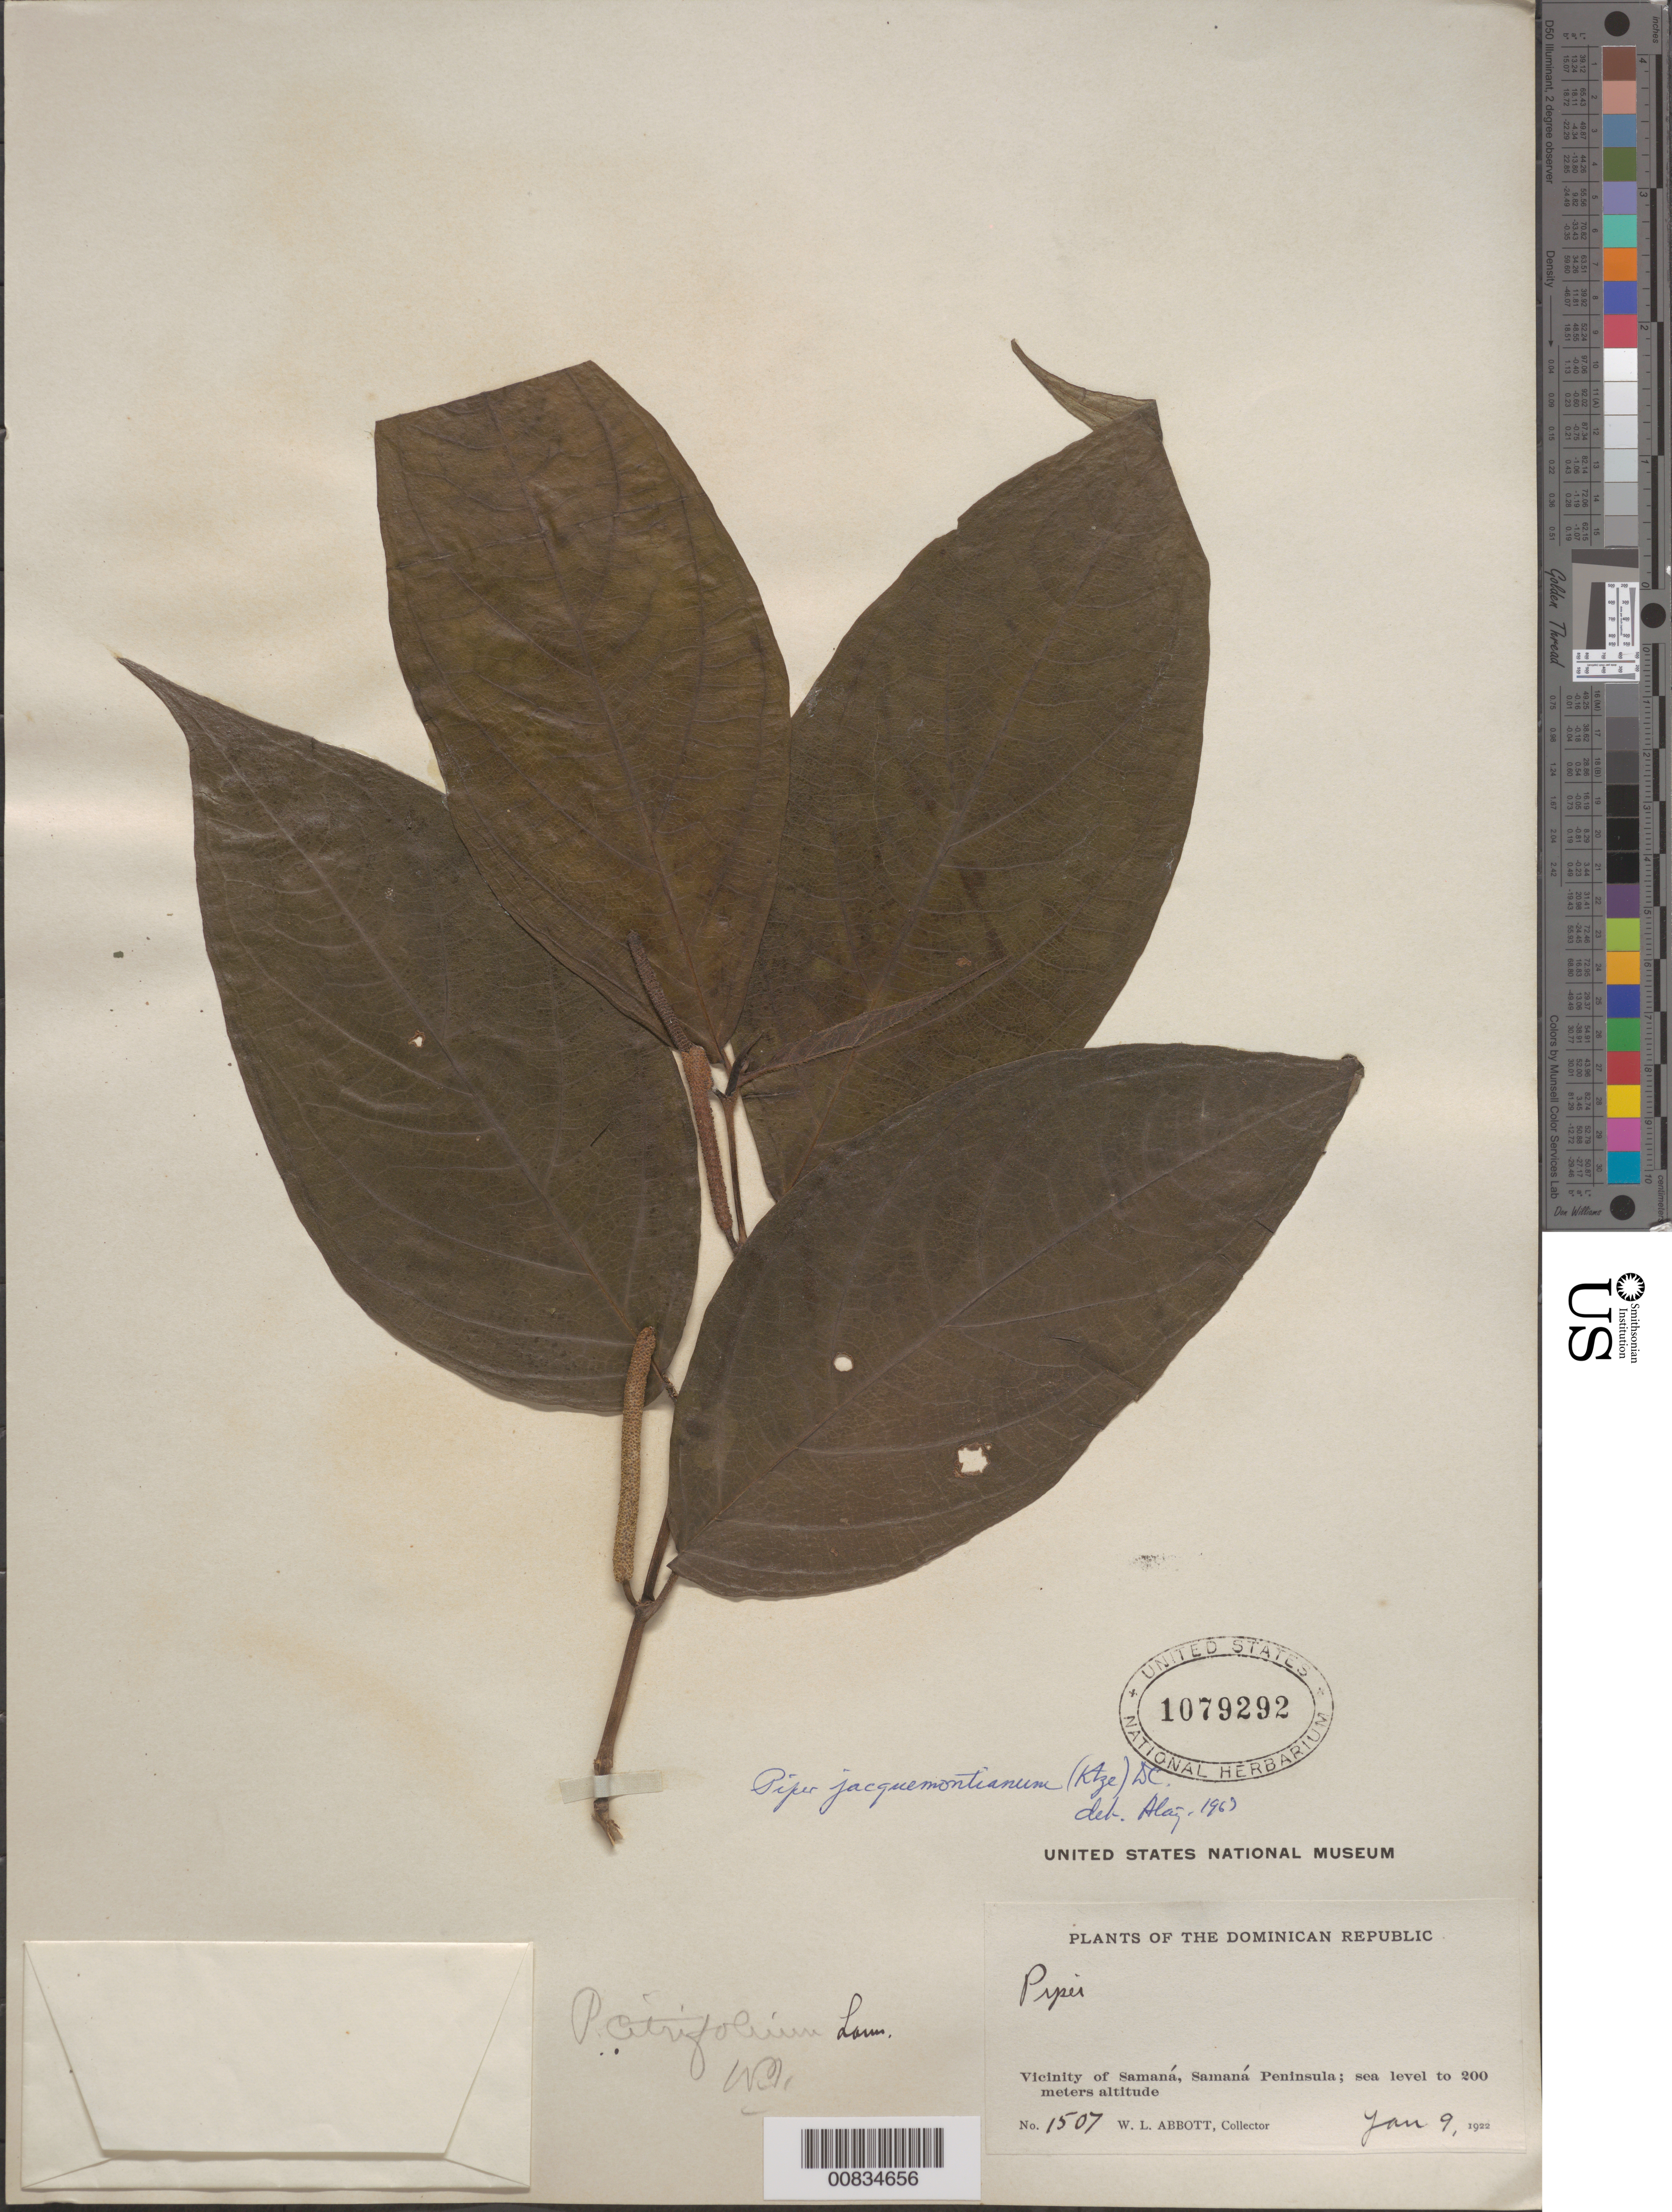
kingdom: Plantae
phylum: Tracheophyta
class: Magnoliopsida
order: Piperales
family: Piperaceae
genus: Piper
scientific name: Piper jacquemontianum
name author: Kunth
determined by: Liogier, Alain H.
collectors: W. L. Abbott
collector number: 1507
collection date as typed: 09 Jan 1922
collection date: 1922-01-09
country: Dominican Republic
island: Hispaniola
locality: Vicinity of Samaná, Samaná Península.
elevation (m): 0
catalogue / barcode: US 1079292